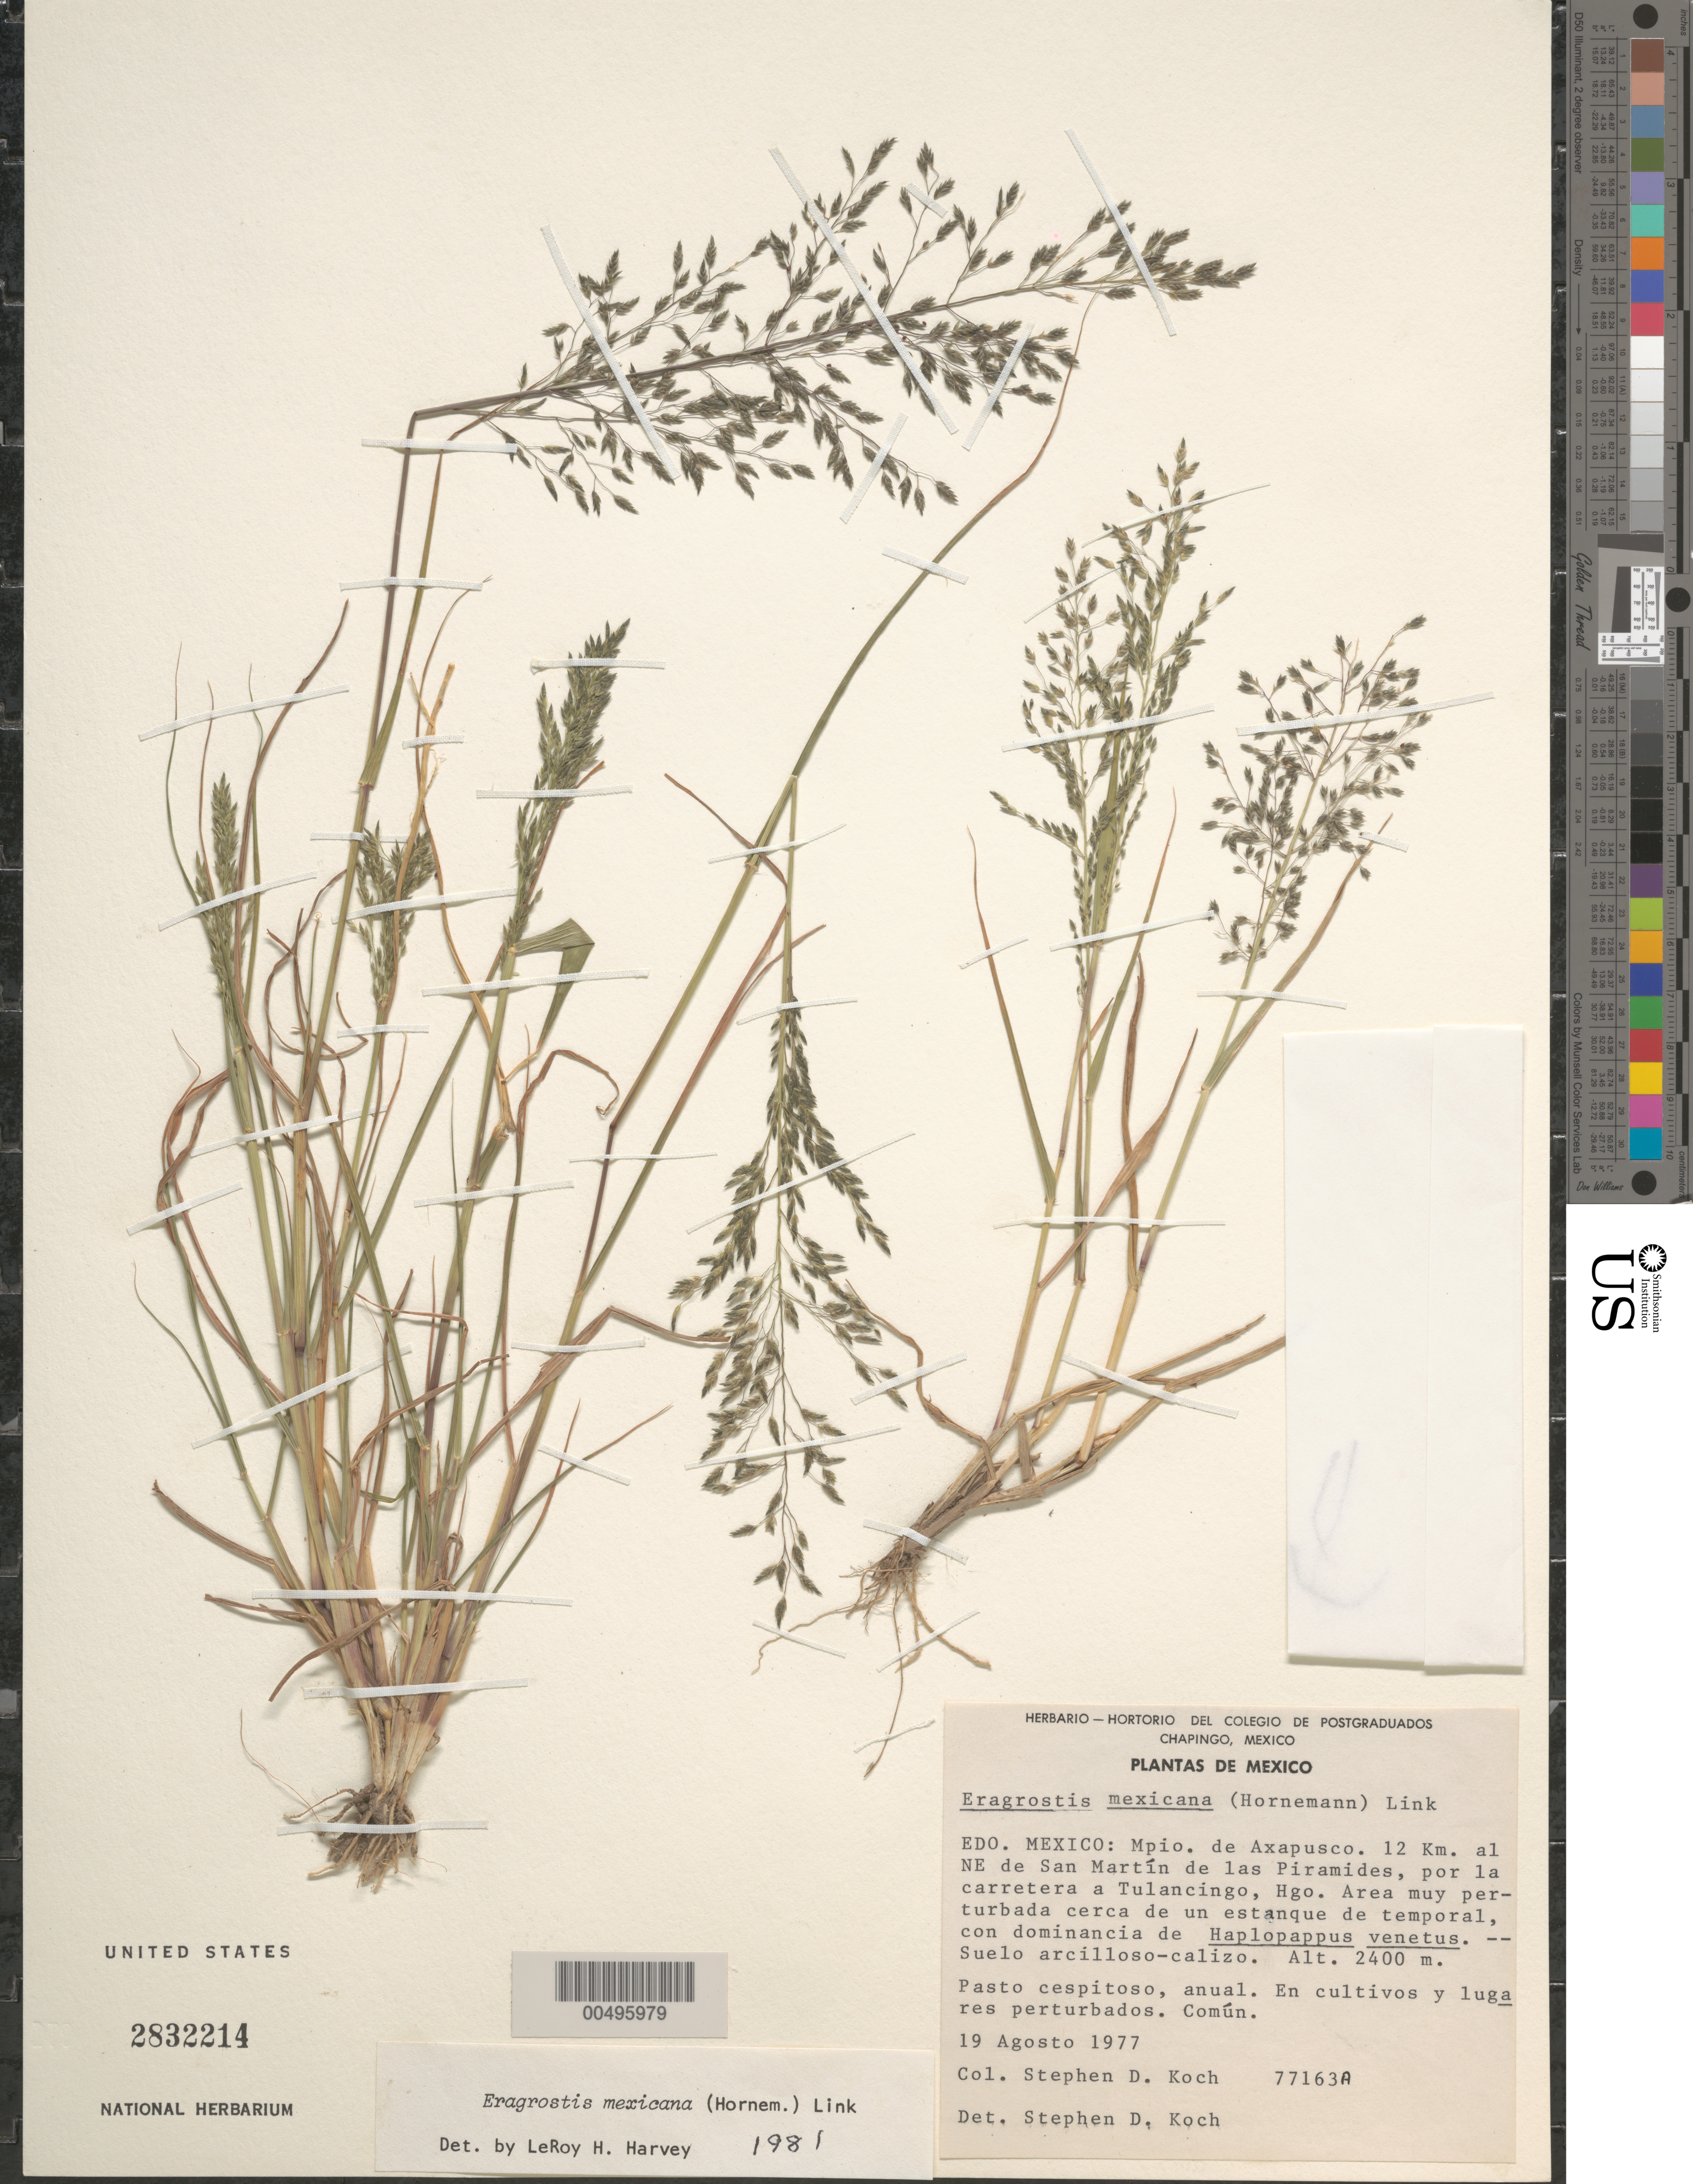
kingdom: Plantae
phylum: Tracheophyta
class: Liliopsida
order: Poales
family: Poaceae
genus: Eragrostis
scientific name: Eragrostis mexicana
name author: (Hornem.) Link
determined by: Harvey, L. H.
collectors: S. D. Koch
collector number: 77163A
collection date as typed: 19 Aug 1977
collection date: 1977-08-19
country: Mexico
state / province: Mexico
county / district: Axapusco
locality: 12 km NE of San Martín de las Piramides, by the rd to Tulancingo, Hgo.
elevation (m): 2400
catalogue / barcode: US 2832214